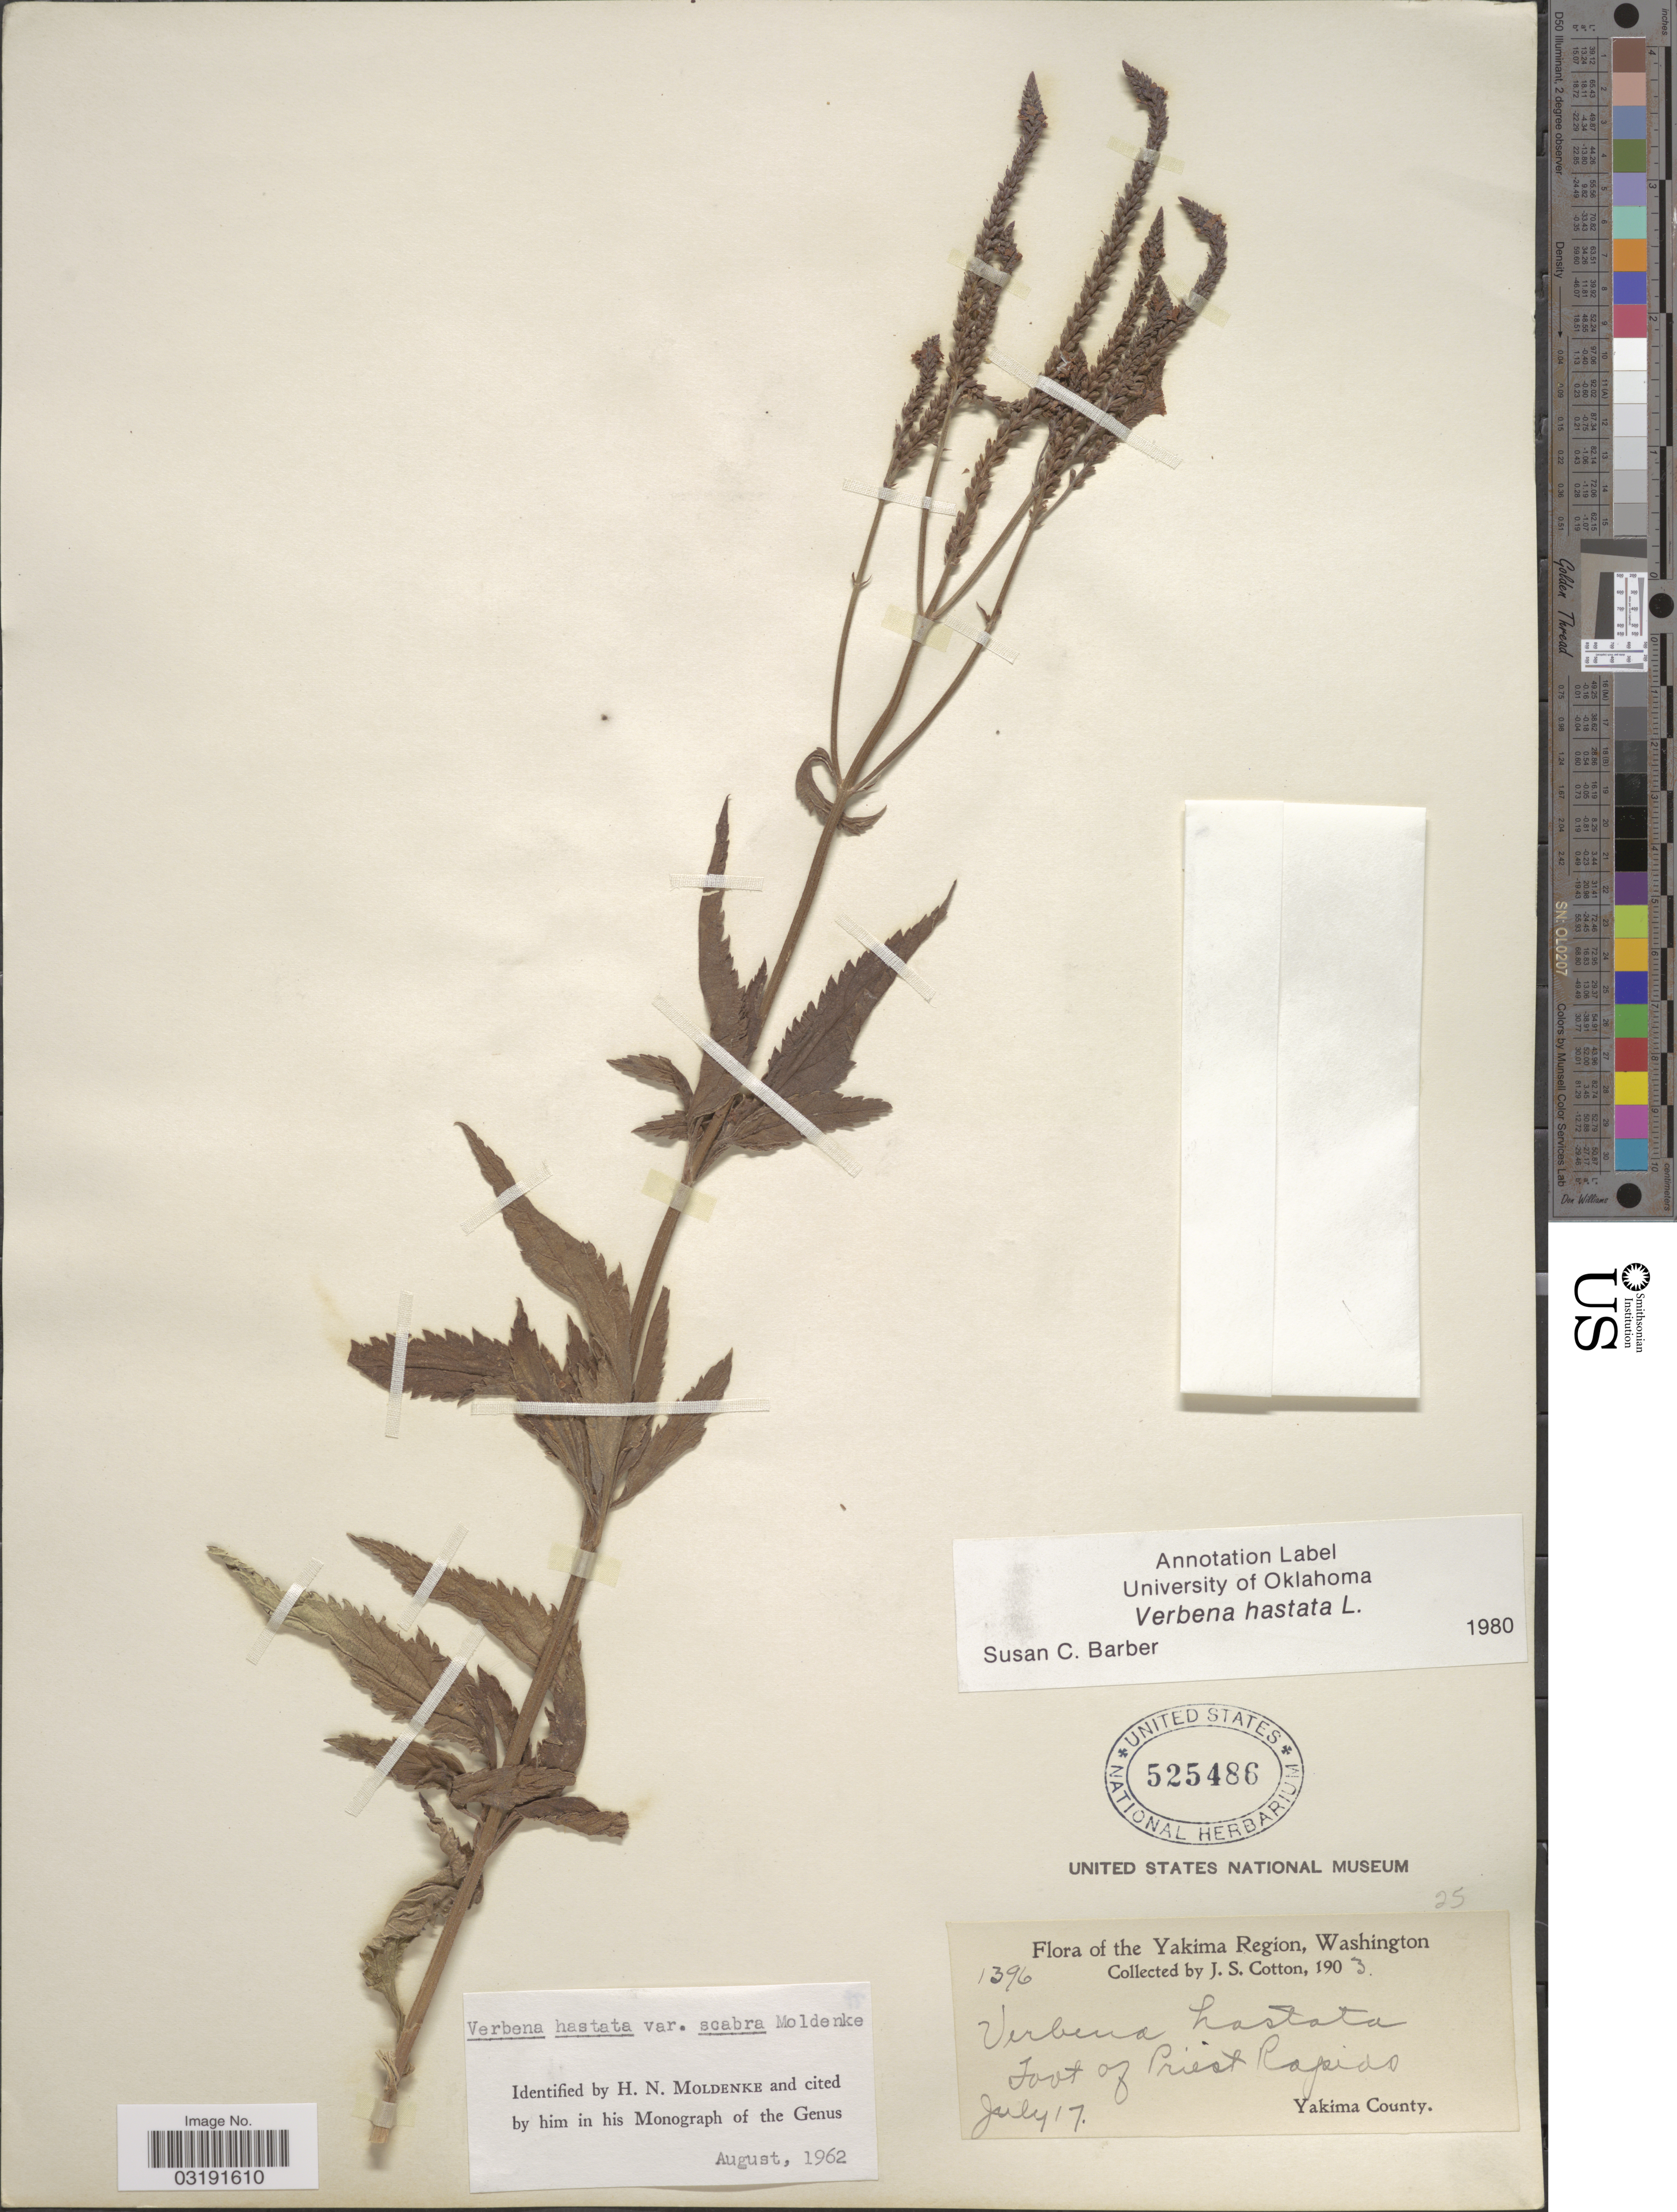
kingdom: Plantae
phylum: Tracheophyta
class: Magnoliopsida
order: Lamiales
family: Verbenaceae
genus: Verbena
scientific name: Verbena hastata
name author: L.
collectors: J. S. Cotton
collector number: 1396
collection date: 1903-07-17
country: United States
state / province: Washington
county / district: Yakima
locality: Yakima Region, Foot of Priest Rapido, Yakima County.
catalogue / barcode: US 525486